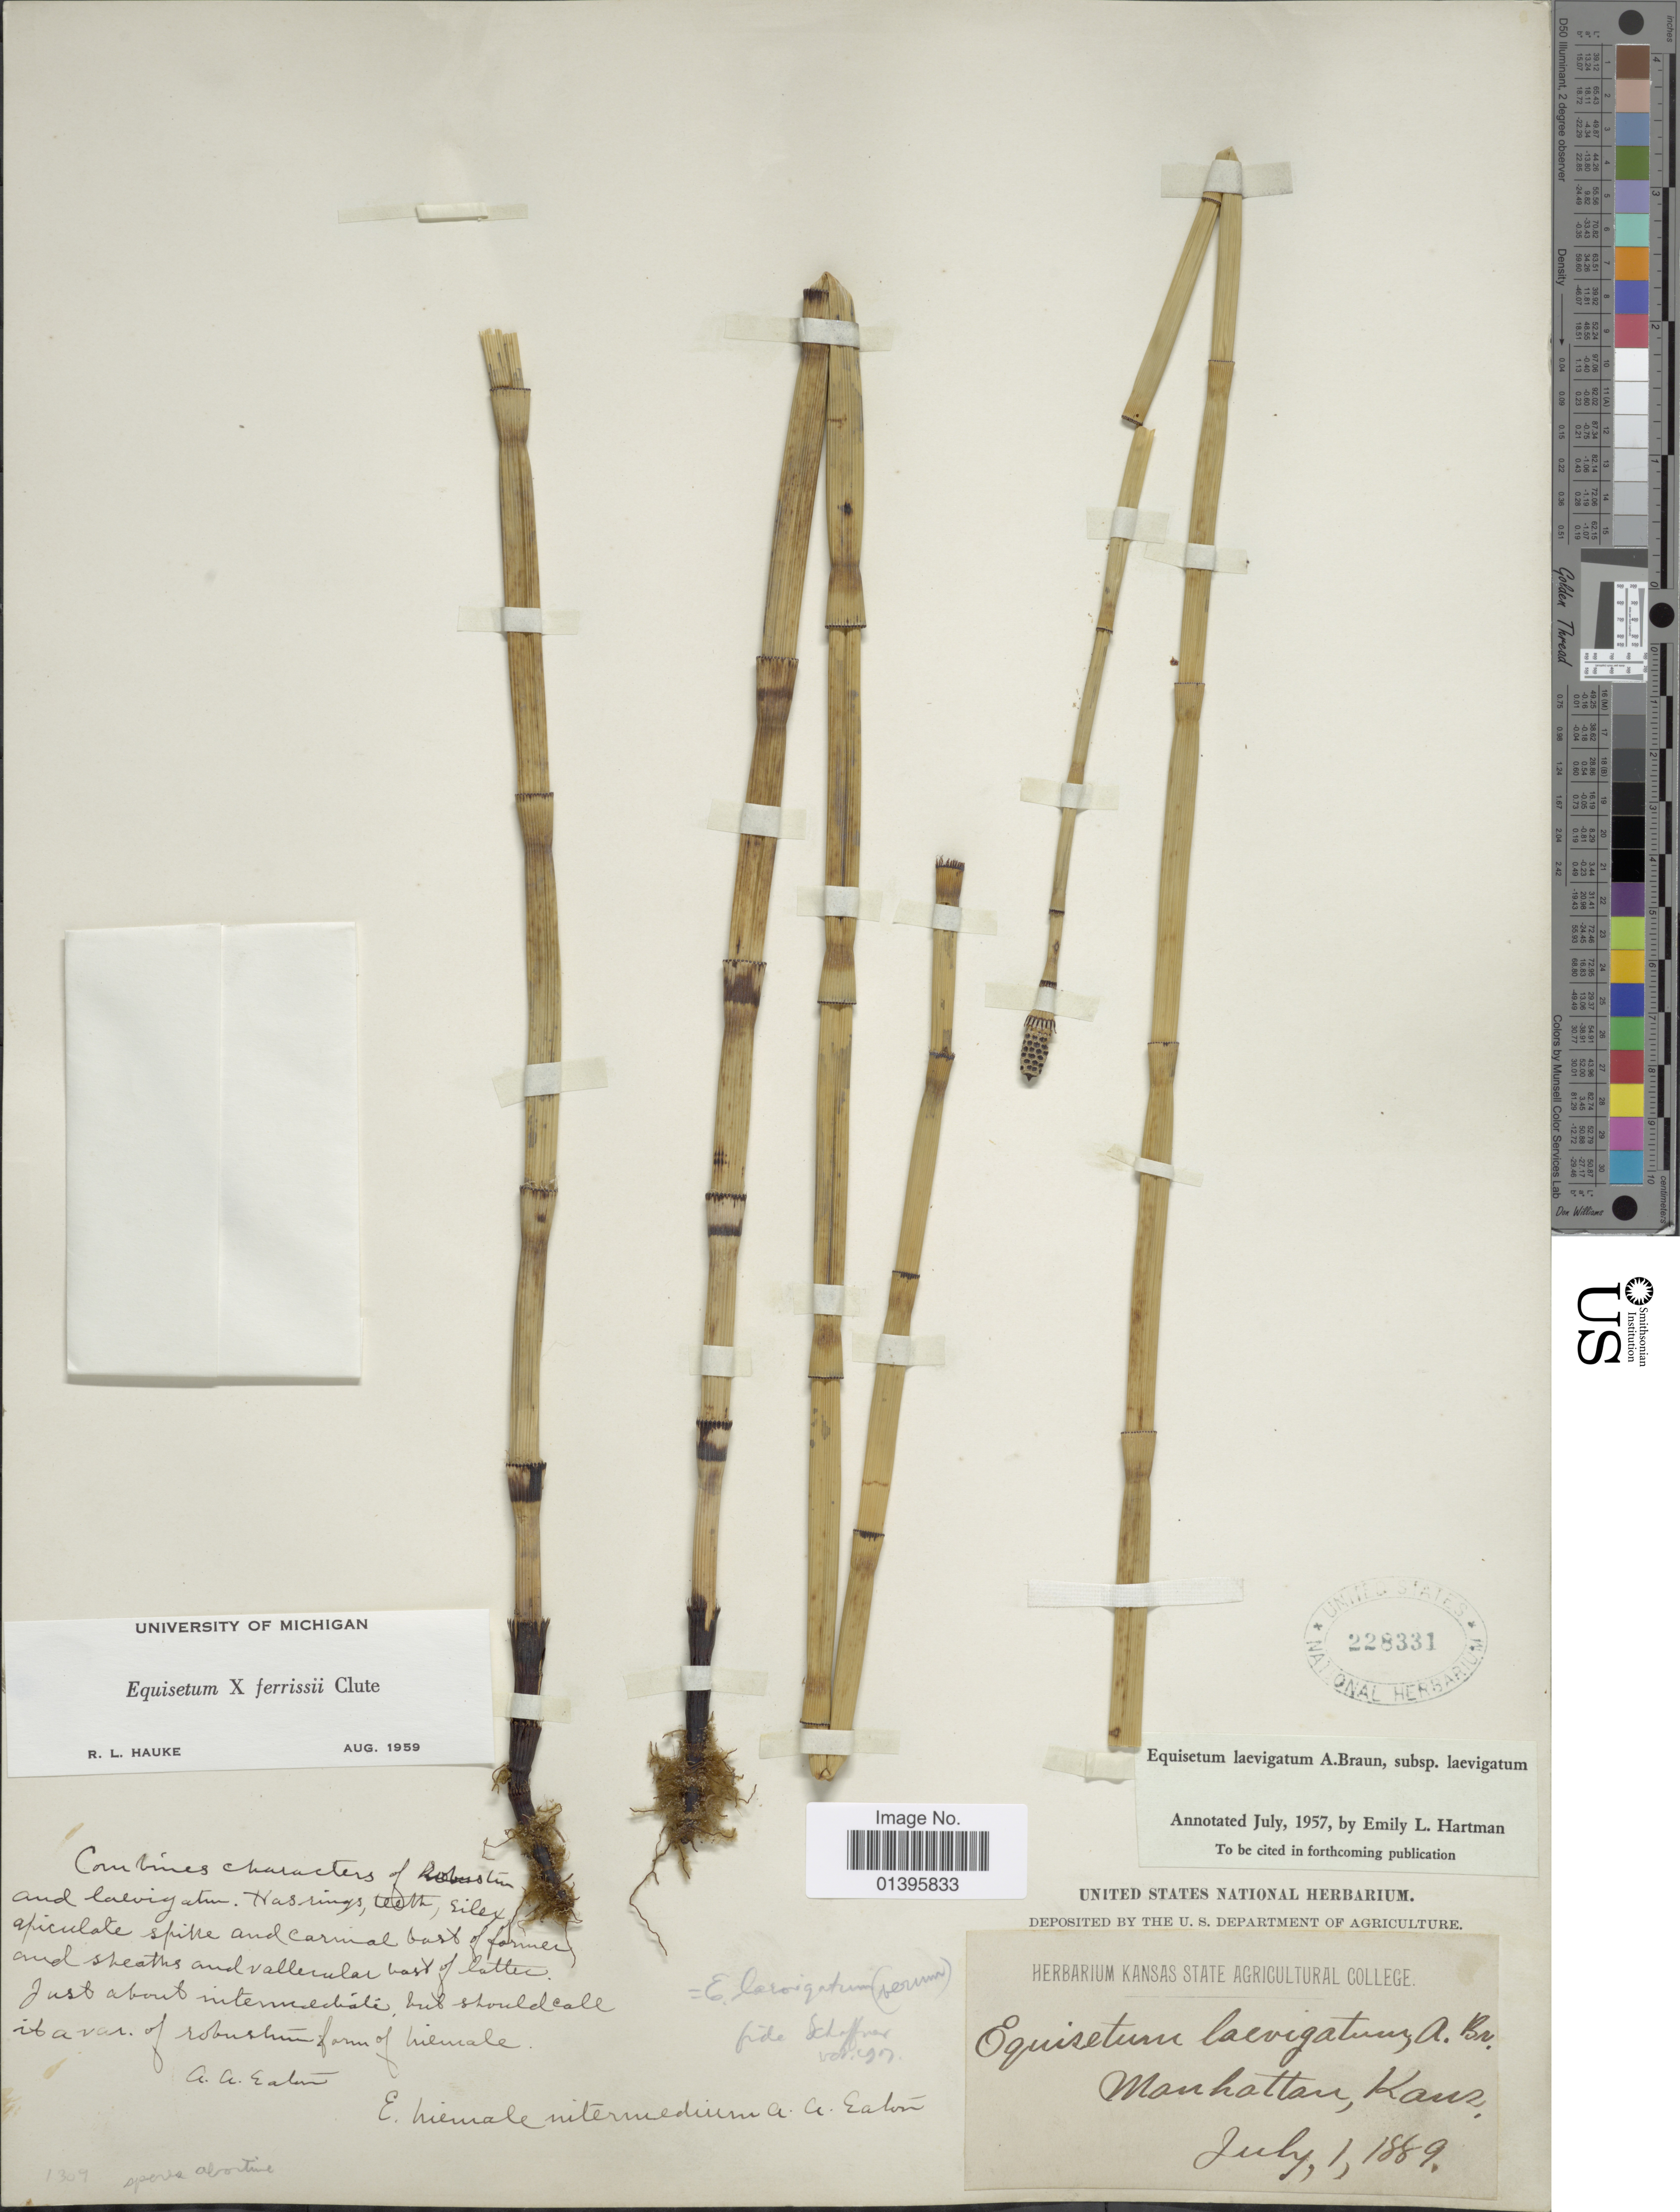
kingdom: Plantae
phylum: Tracheophyta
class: Polypodiopsida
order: Equisetales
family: Equisetaceae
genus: Equisetum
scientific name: Equisetum x ferrissii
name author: Clute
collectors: A. A. Eaton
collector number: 1307 ?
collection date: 1889-07-01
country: United States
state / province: Kansas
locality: Manhattan.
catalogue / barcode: US 228331